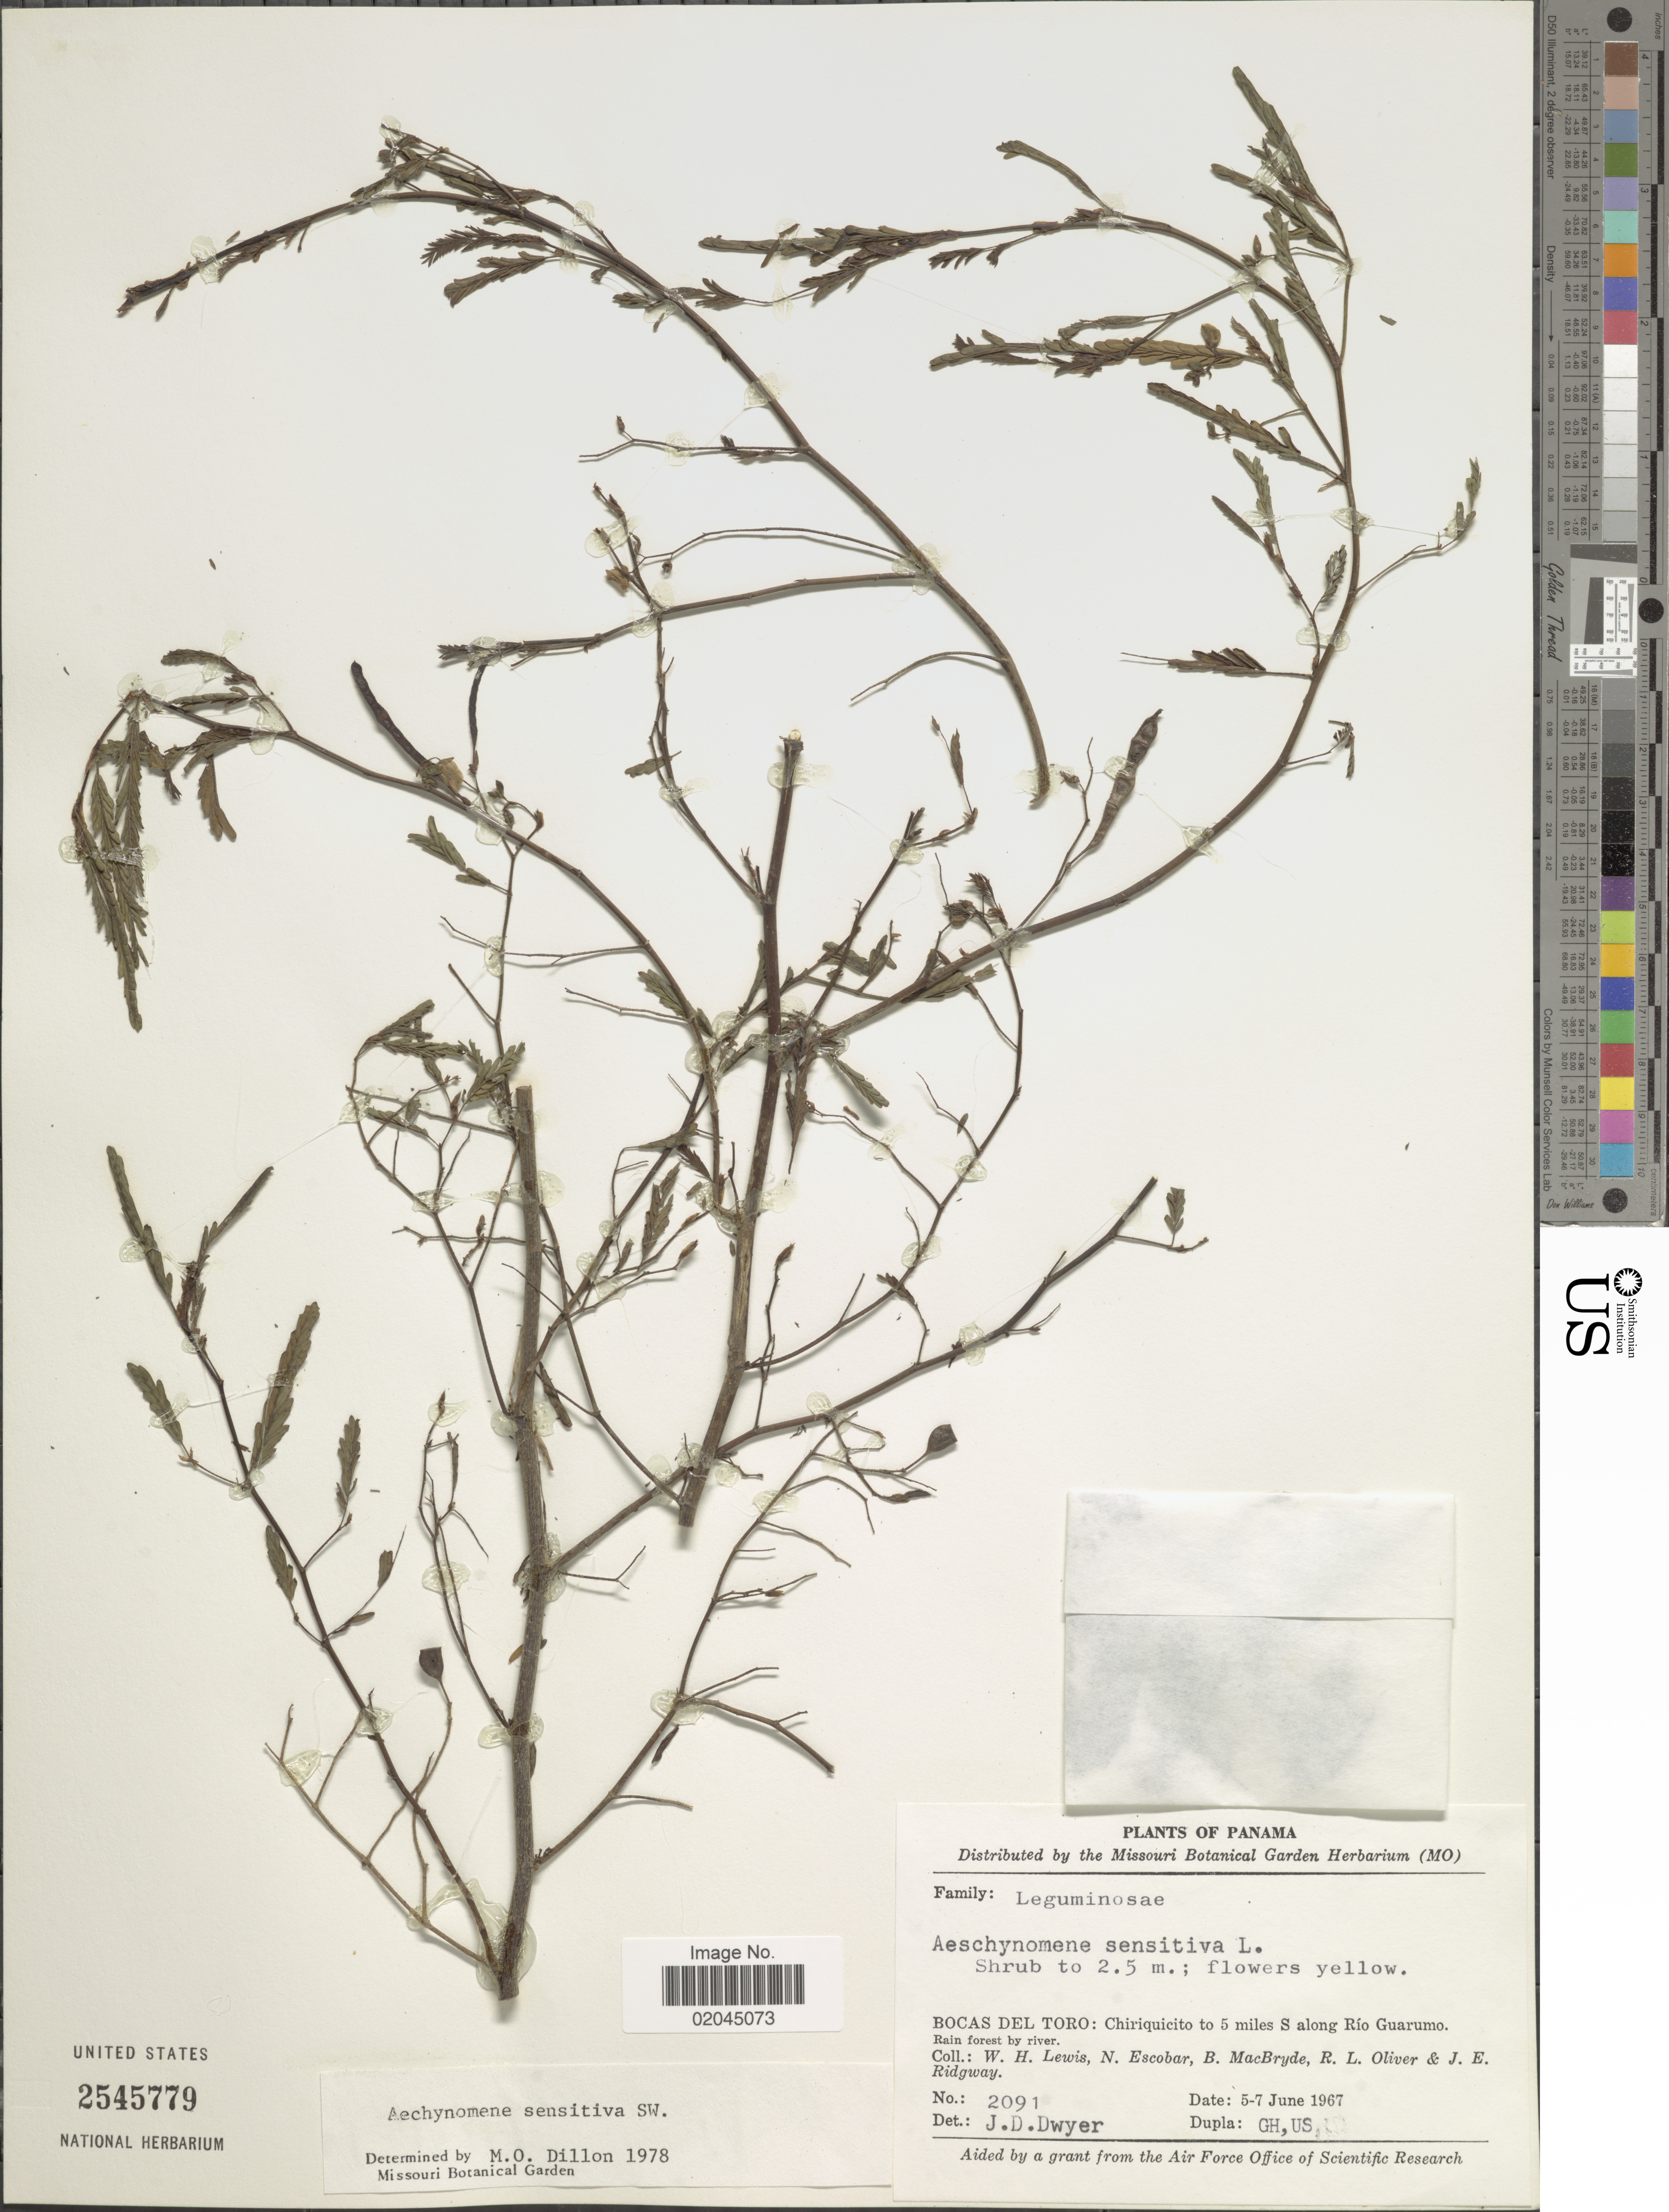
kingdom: Plantae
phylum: Tracheophyta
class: Magnoliopsida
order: Fabales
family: Fabaceae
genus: Aeschynomene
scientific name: Aeschynomene sensitiva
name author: Sw.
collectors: W. H. Lewis, N. Escobar, B. MacBryde & R. Oliver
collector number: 2091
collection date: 1967-06-05/1967-06-07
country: Panama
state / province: Bocas del Toro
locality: Bocas del Toro: Chiriquicito to 5 miles S along Rio Guarumo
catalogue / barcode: US 2545779